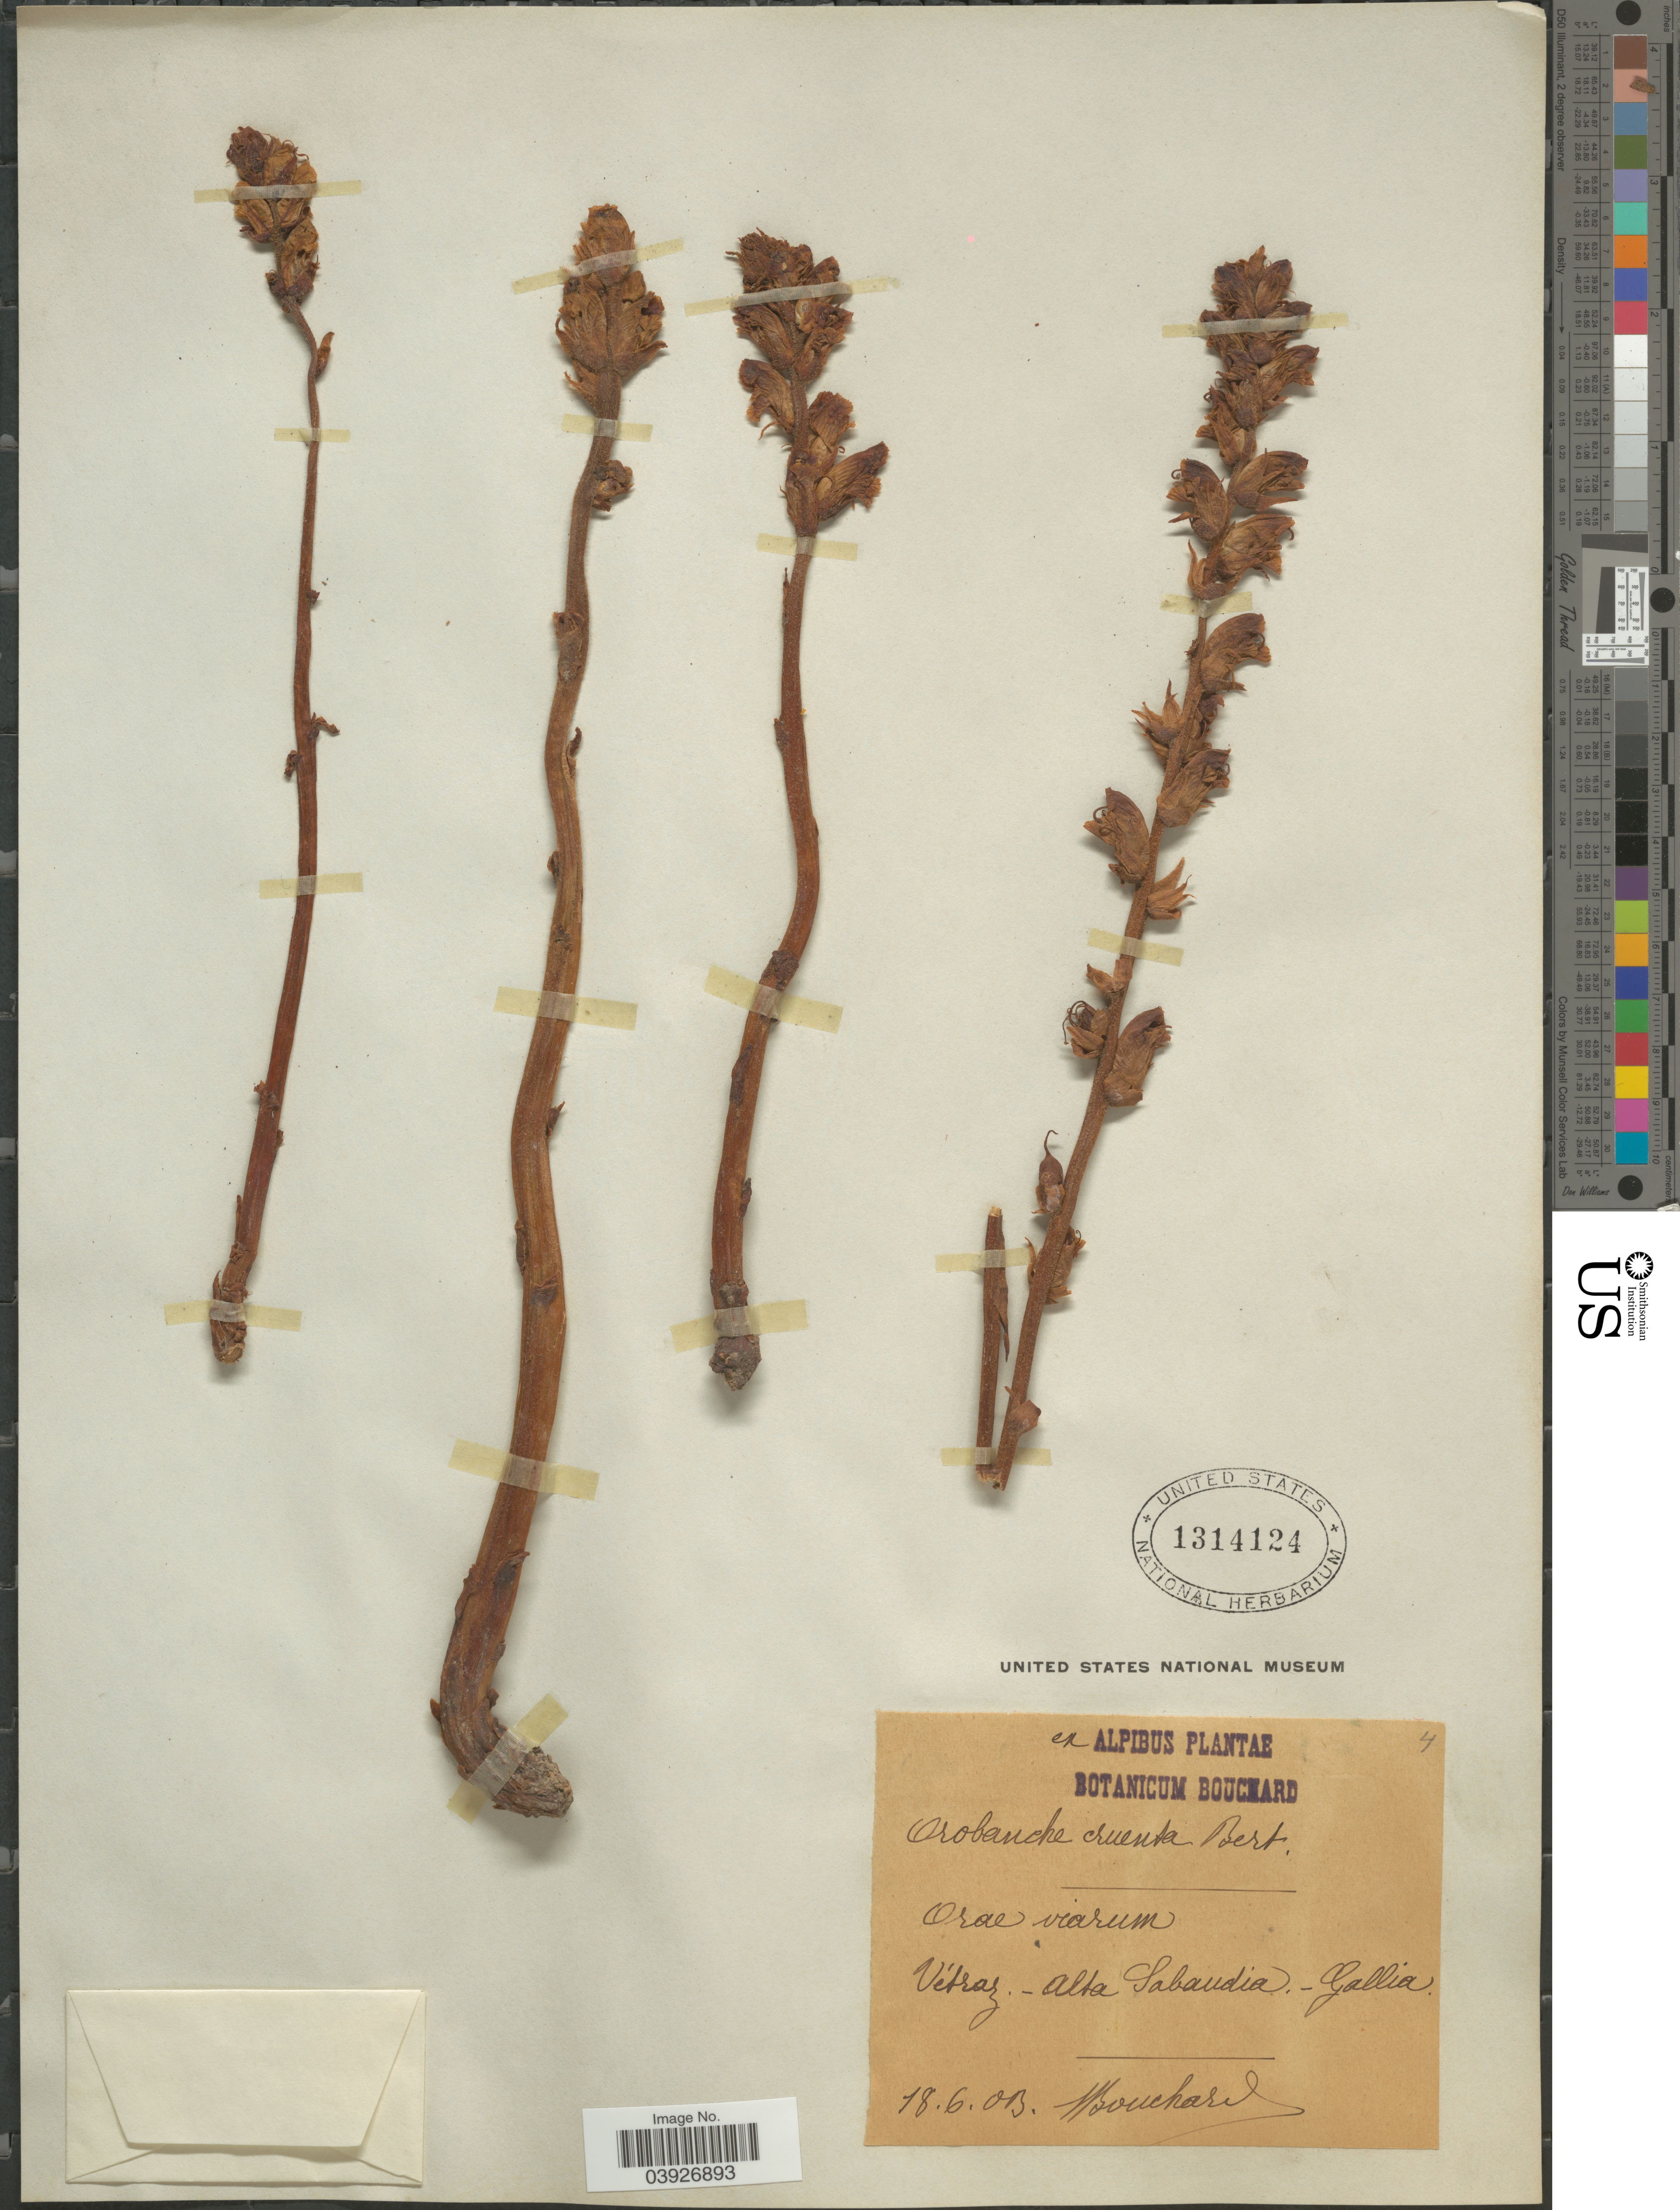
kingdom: Plantae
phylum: Tracheophyta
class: Magnoliopsida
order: Lamiales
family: Orobanchaceae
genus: Orobanche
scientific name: Orobanche cruenta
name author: Bertol.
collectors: -. Bouchard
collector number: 4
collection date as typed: Transcribed d/m/y: 18/6/3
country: France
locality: Vétraz- Alta Sabandia.- Gallia.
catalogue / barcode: US 1314124